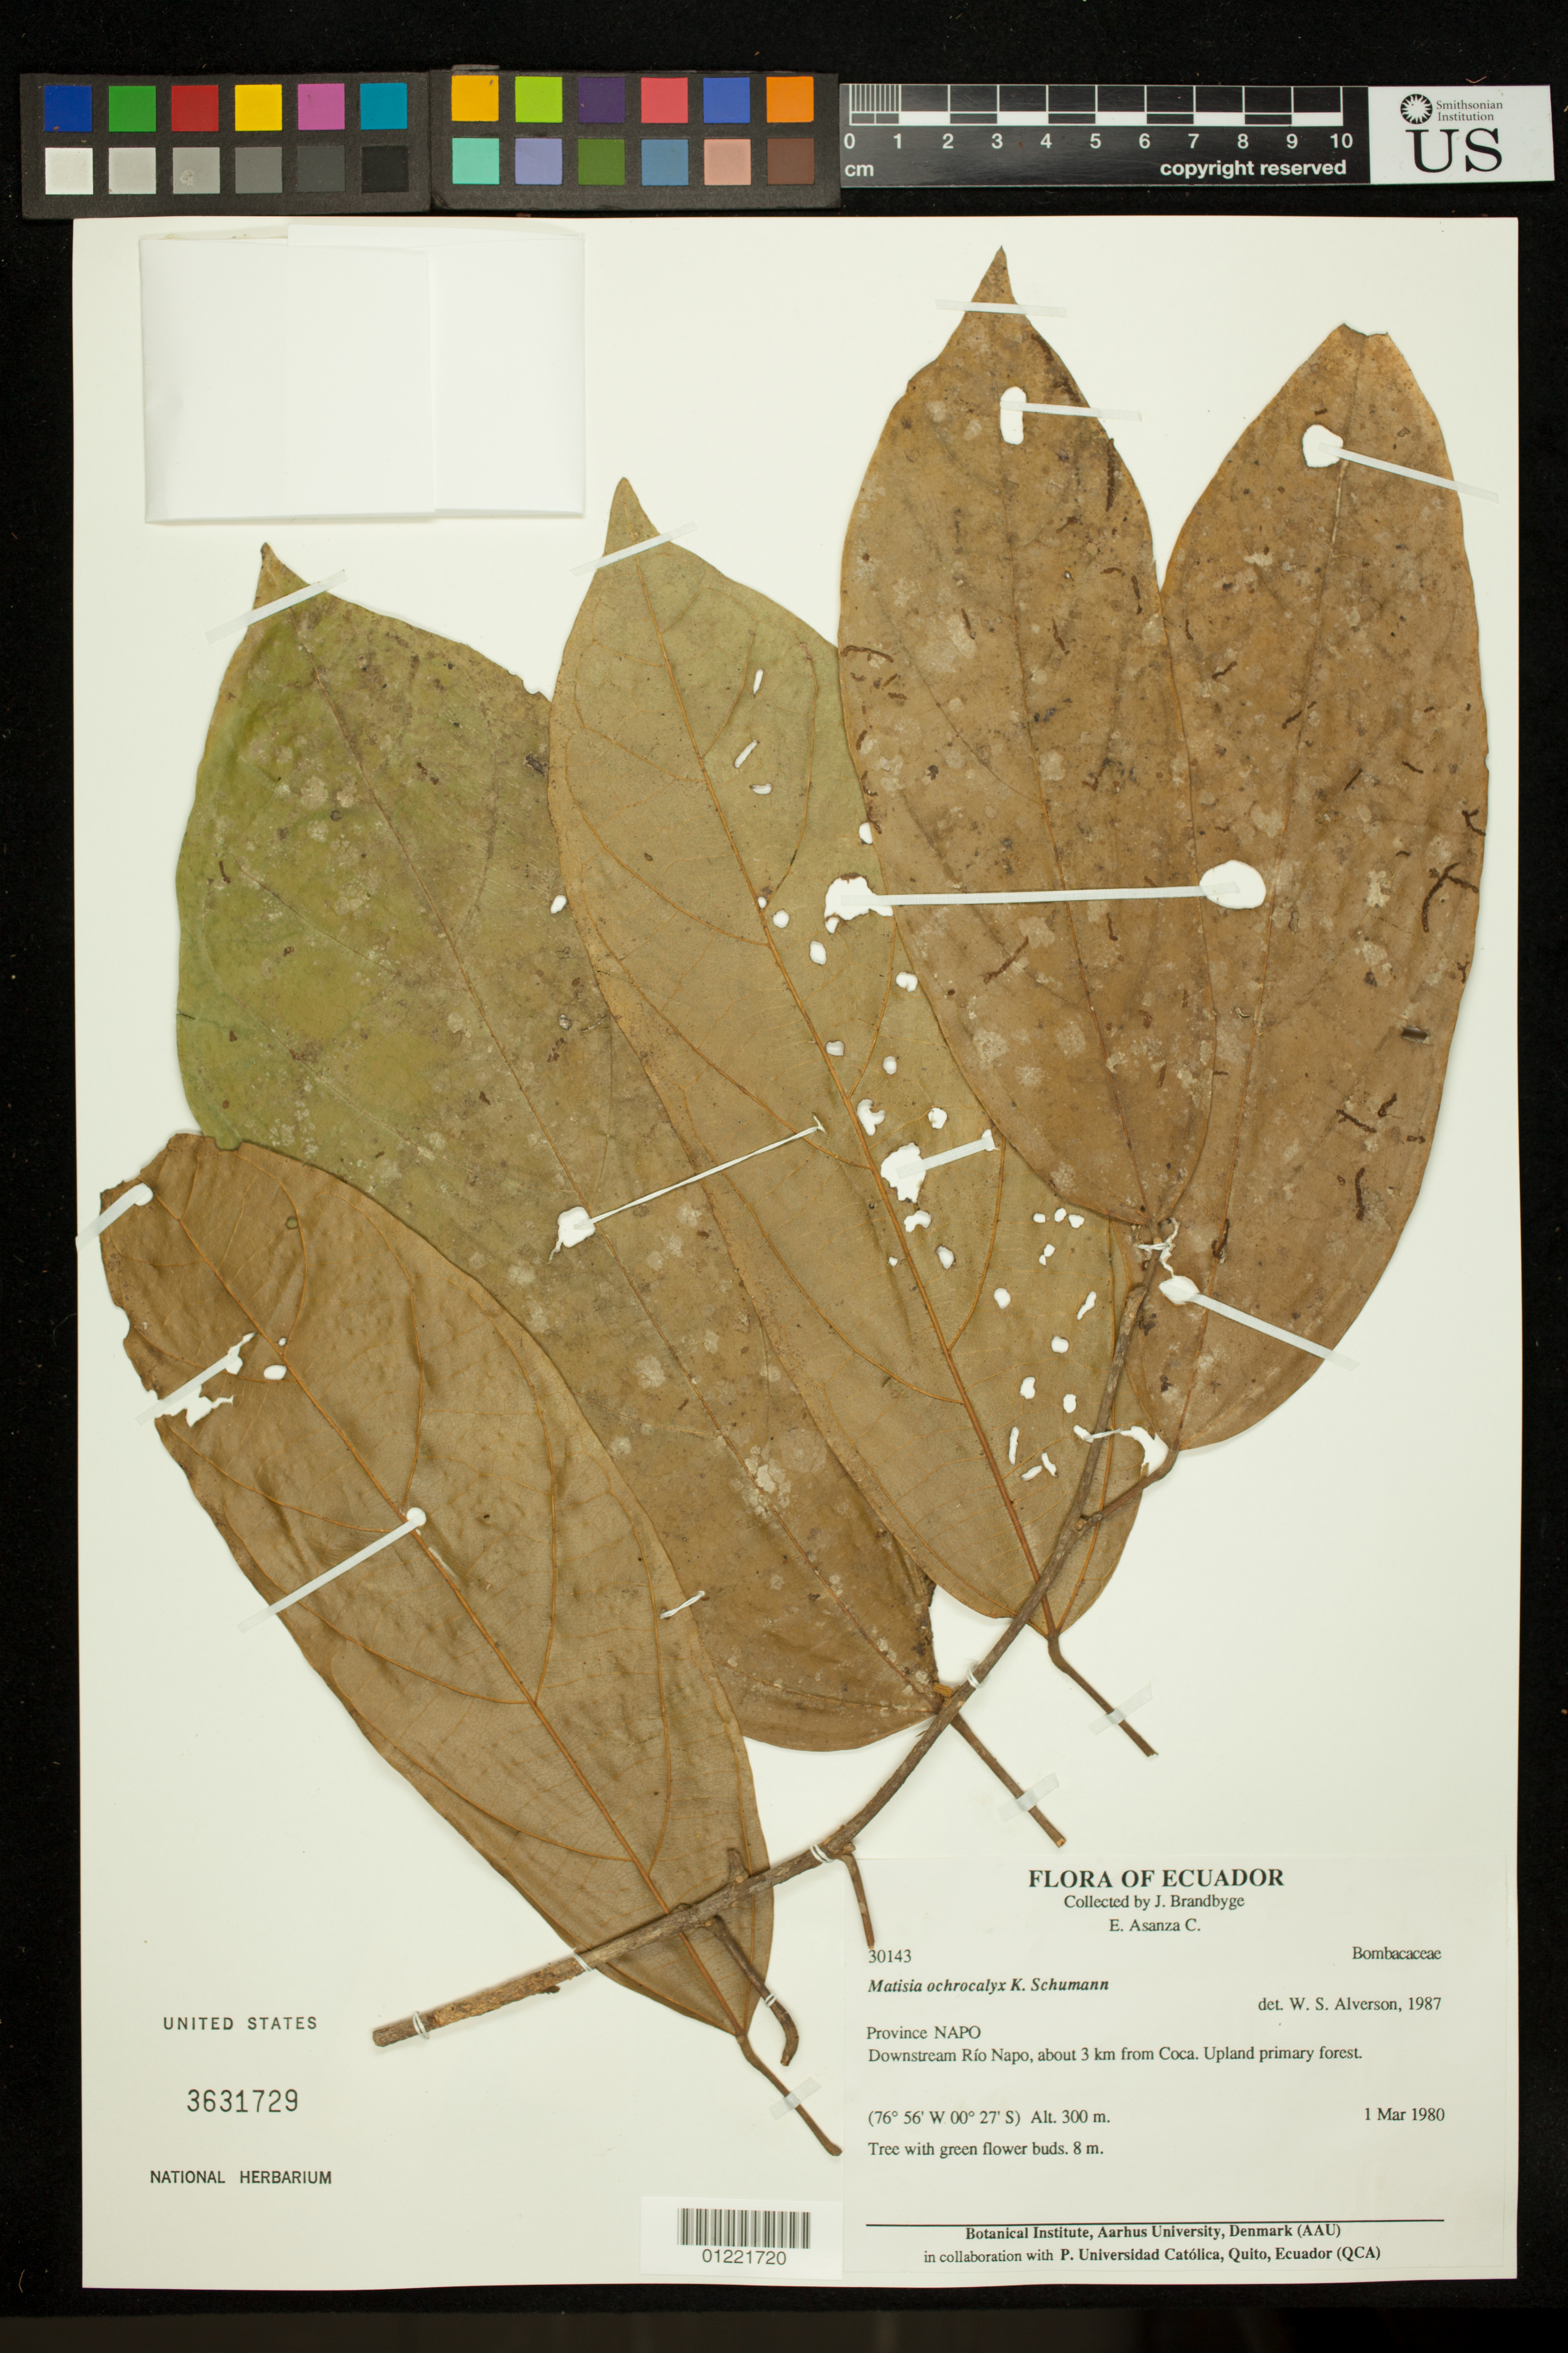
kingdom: Plantae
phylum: Tracheophyta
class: Magnoliopsida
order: Malvales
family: Malvaceae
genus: Matisia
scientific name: Matisia ochrocalyx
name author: K. Schum.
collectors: B. Øllgaard & E. Asanza C.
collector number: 30143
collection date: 1980-03-01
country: Ecuador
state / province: Napo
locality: Downstream Rio Napo, about 3 km. from Coca, upland primary forest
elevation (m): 300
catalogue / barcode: US 3631729